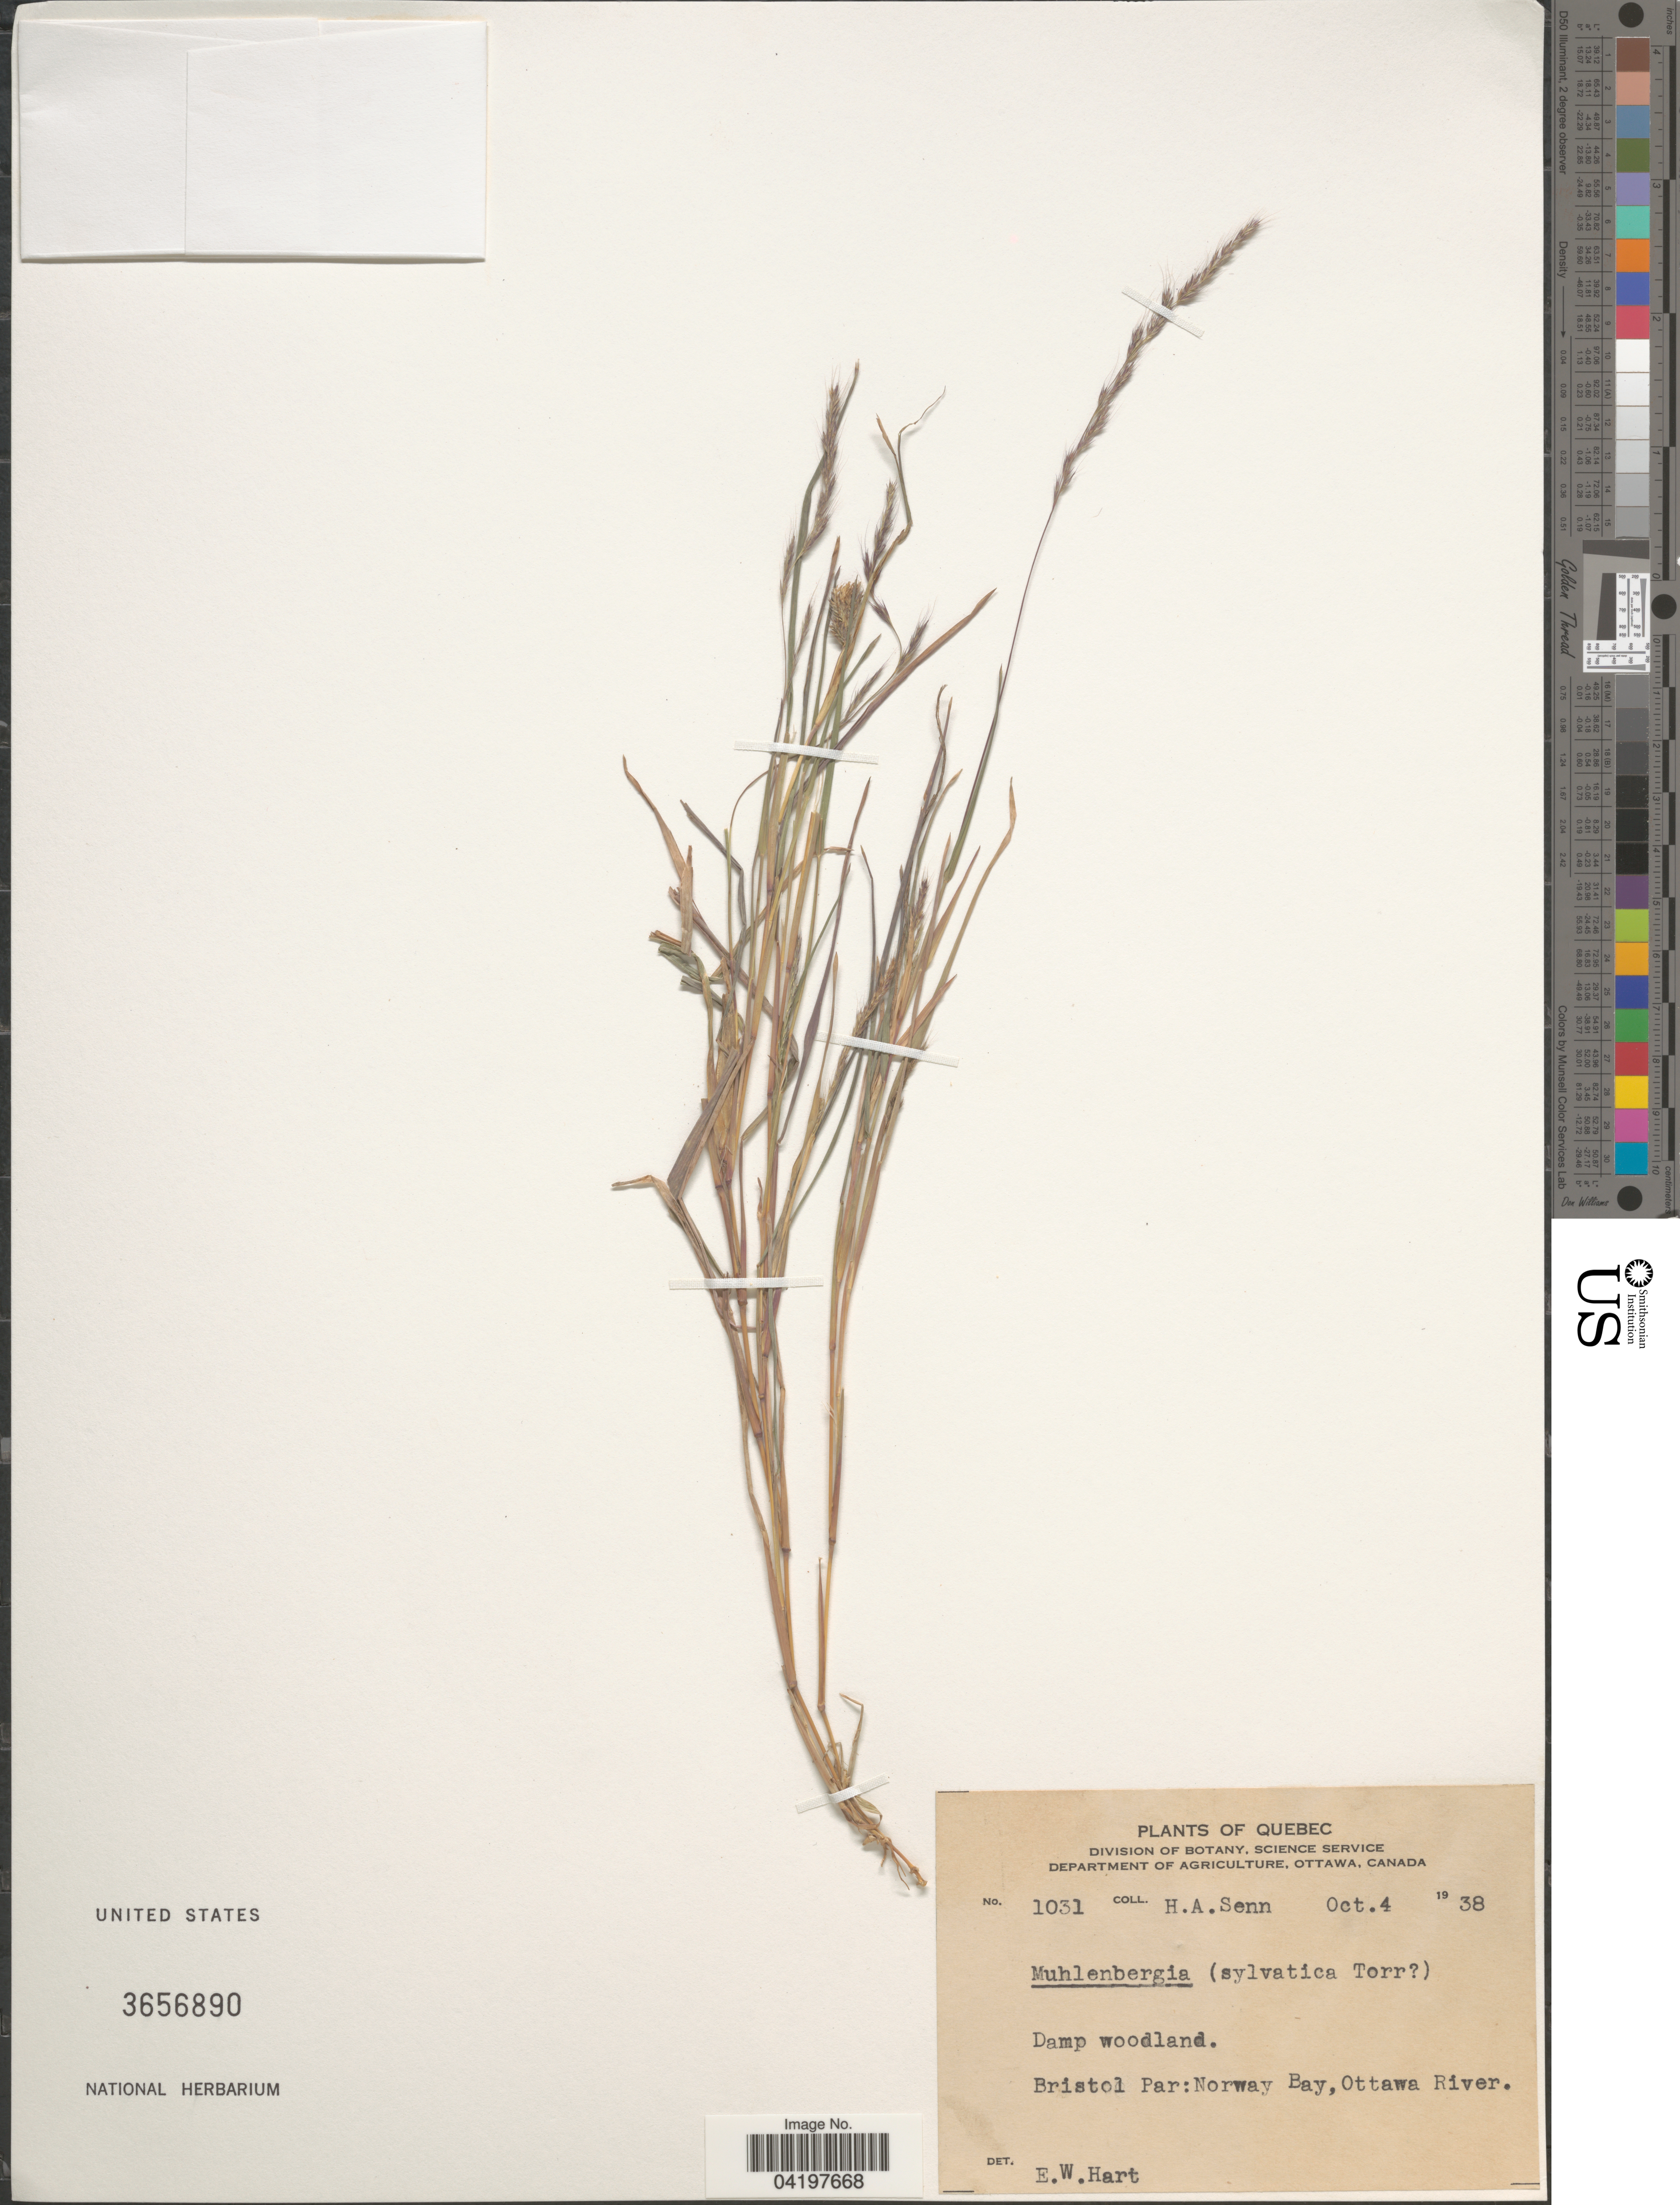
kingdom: Plantae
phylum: Tracheophyta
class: Liliopsida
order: Poales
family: Poaceae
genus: Muhlenbergia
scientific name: Muhlenbergia sylvatica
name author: (Torr.) Torr. ex A. Gray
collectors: H. Senn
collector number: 1031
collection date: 1938-10-04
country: Canada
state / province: Quebec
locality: Damp woodland. Bristol Par: Norway Bay, Ottawa River.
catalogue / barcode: US 3656890